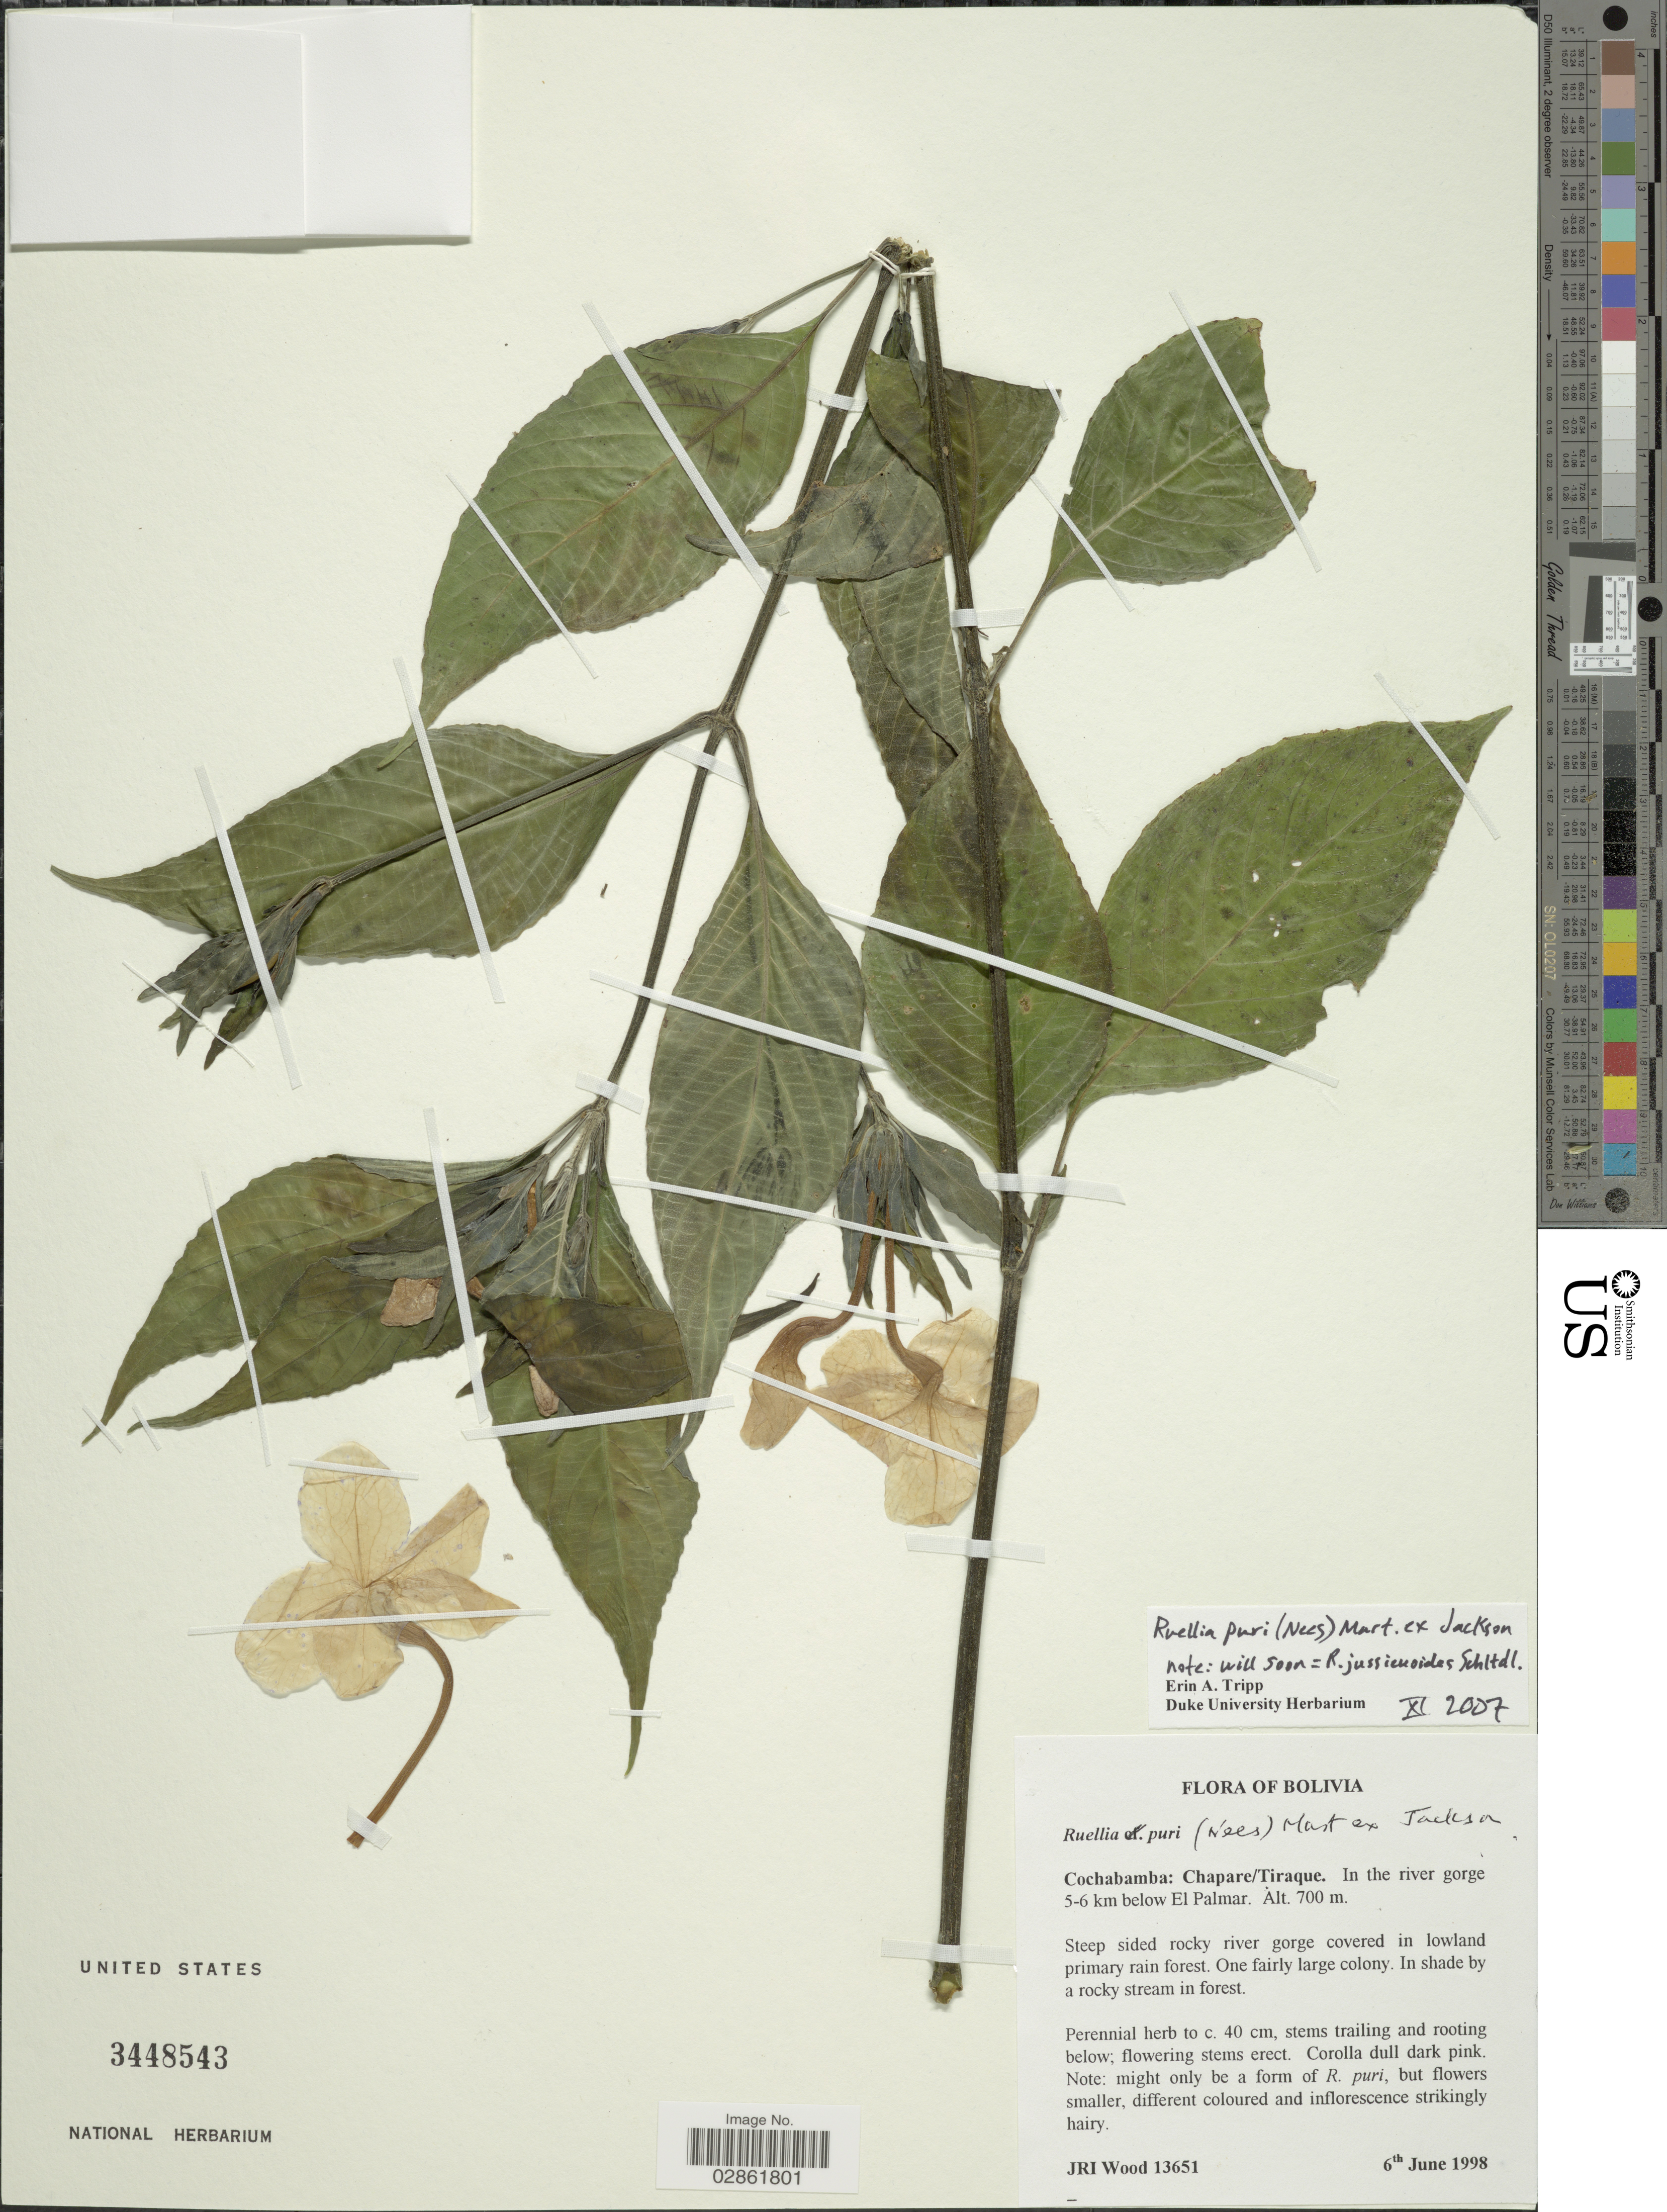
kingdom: Plantae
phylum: Tracheophyta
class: Magnoliopsida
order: Lamiales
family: Acanthaceae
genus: Ruellia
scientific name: Ruellia puri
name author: Mart. ex Nees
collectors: J. R. I. Wood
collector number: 13651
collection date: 1998-06-06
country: Bolivia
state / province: Cochabamba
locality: Chapare/Tiraque. In the river gorge 5-6 km below El Palmar.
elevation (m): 700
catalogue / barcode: US 3448543